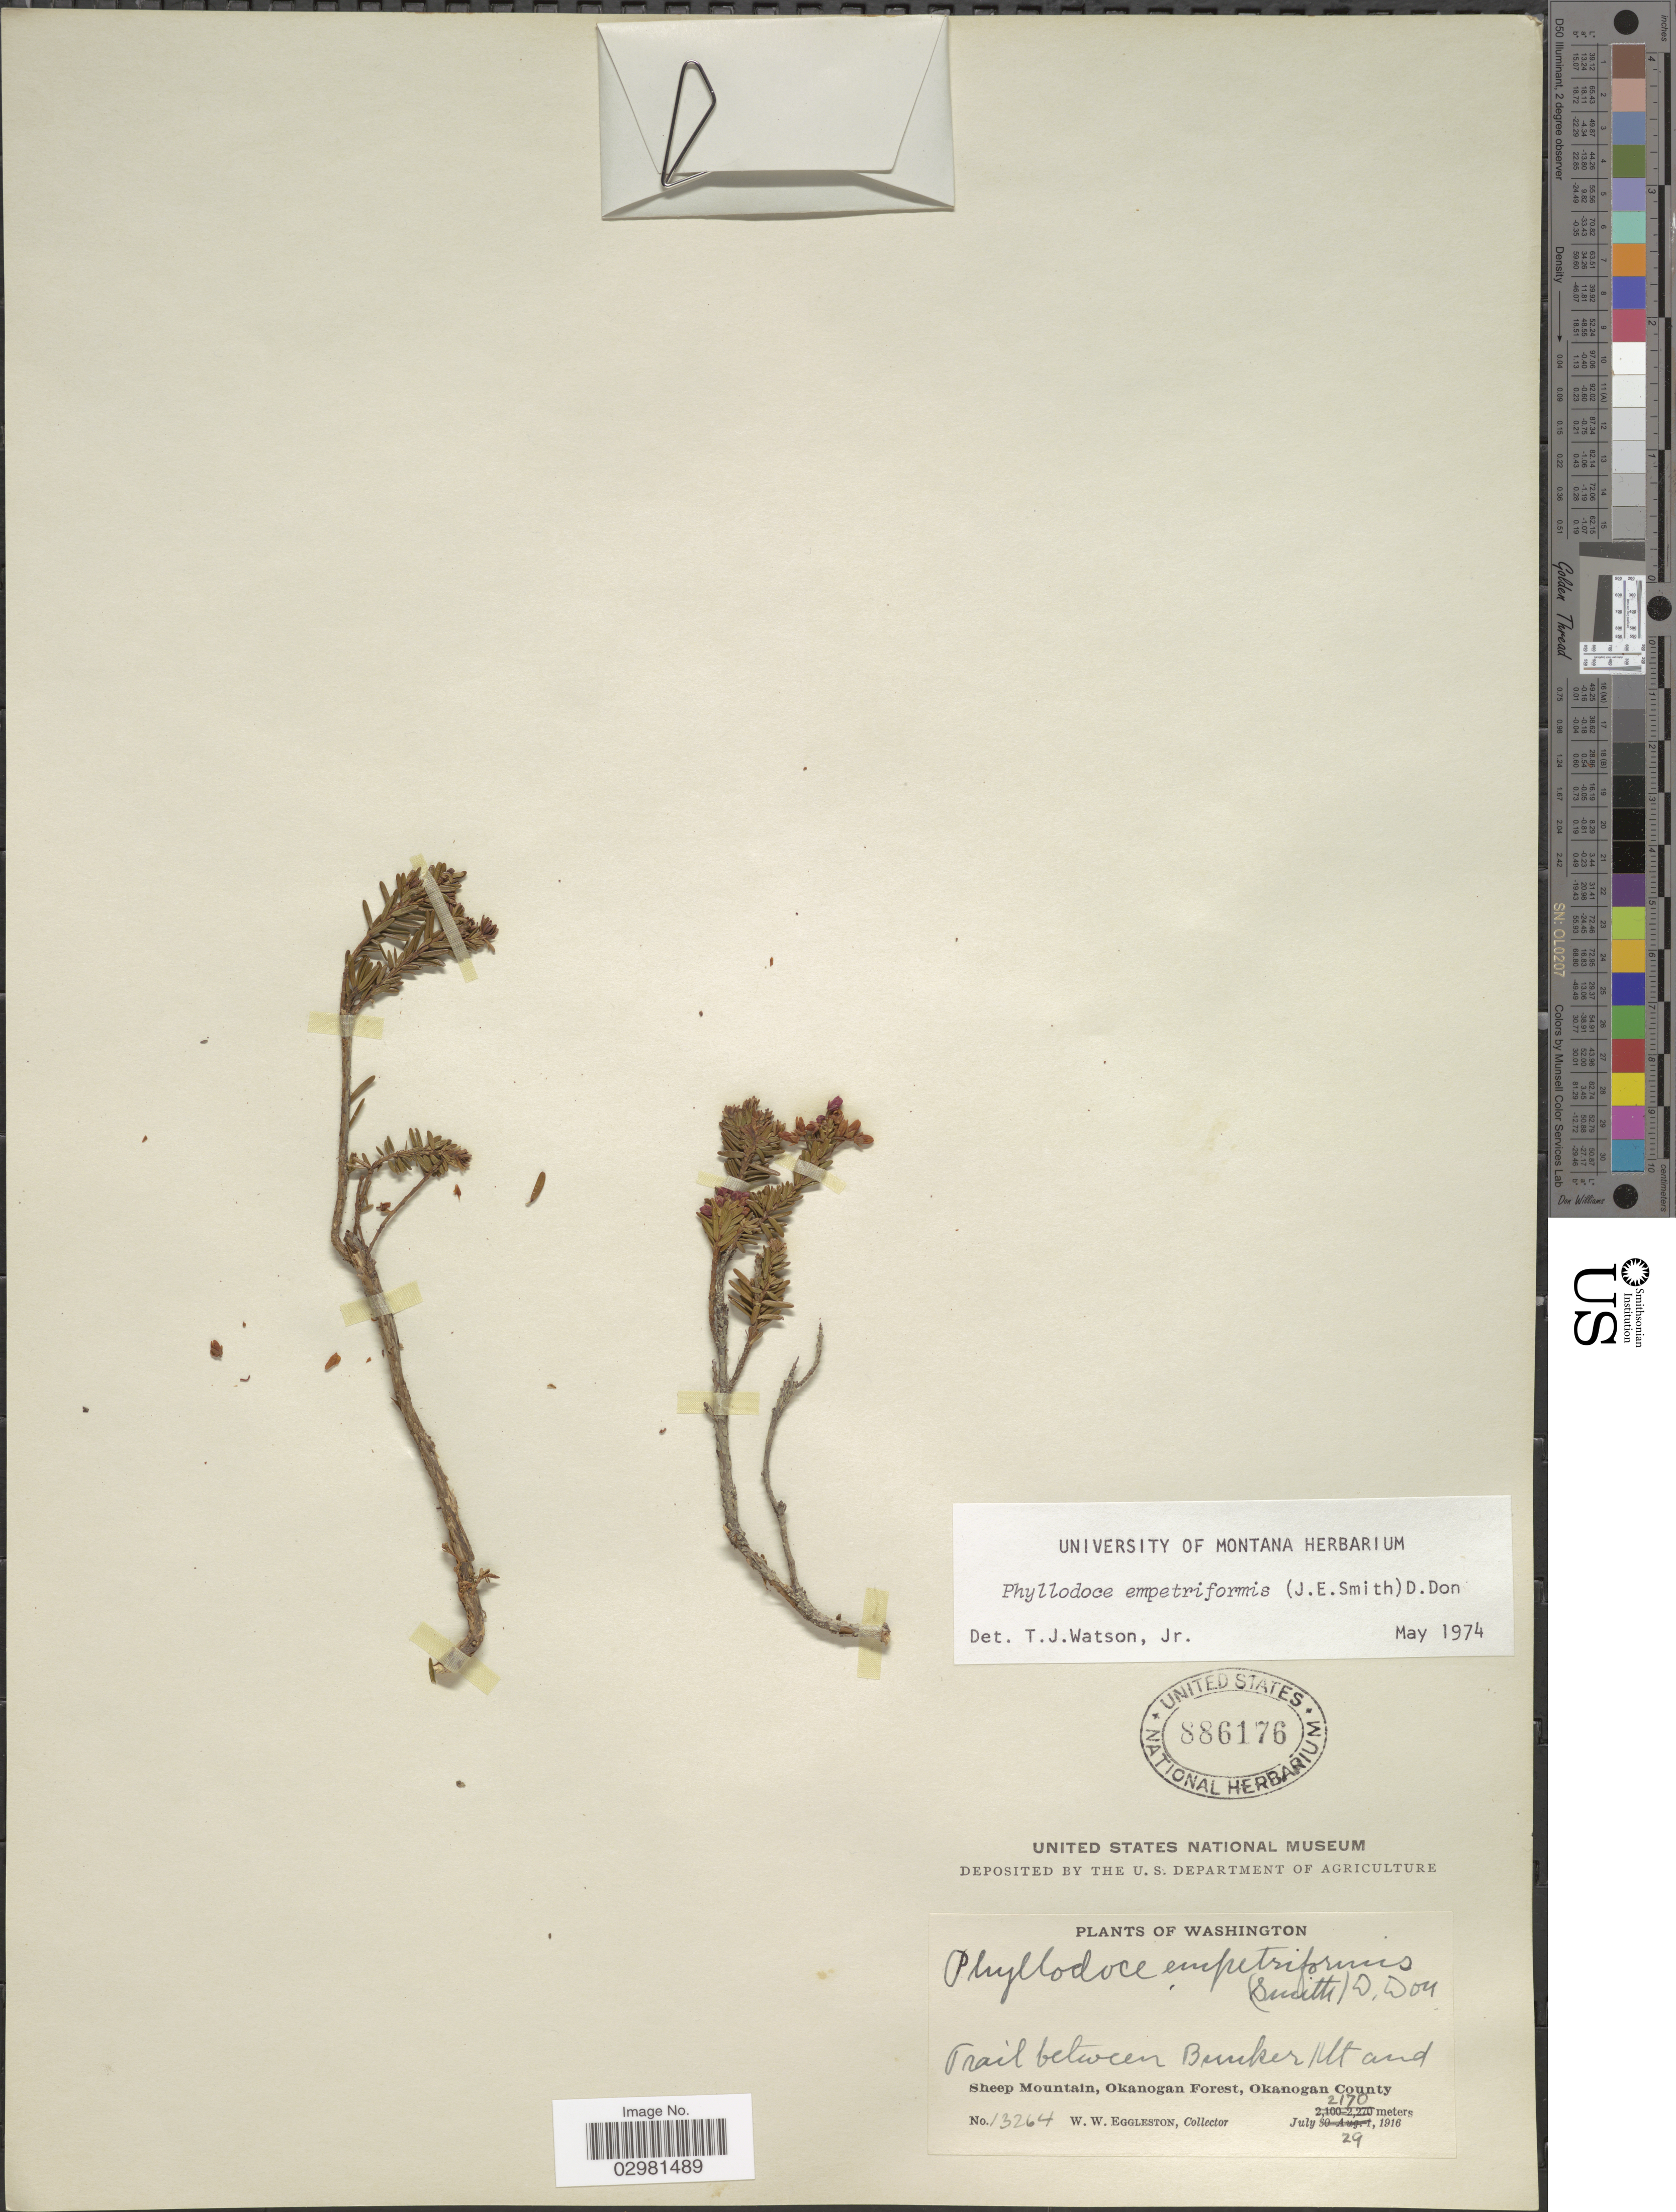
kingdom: Plantae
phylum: Tracheophyta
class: Magnoliopsida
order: Ericales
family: Ericaceae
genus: Phyllodoce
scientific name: Phyllodoce empetiformis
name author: (Small) D. Don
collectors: W. W. Eggleston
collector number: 13264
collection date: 1916-07-29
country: United States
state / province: Washington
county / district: Okanogan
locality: Trail between Bunker Mt and Sheep Mountain, Okanogan Forest, Okanogan County.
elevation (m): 2170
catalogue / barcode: US 886176